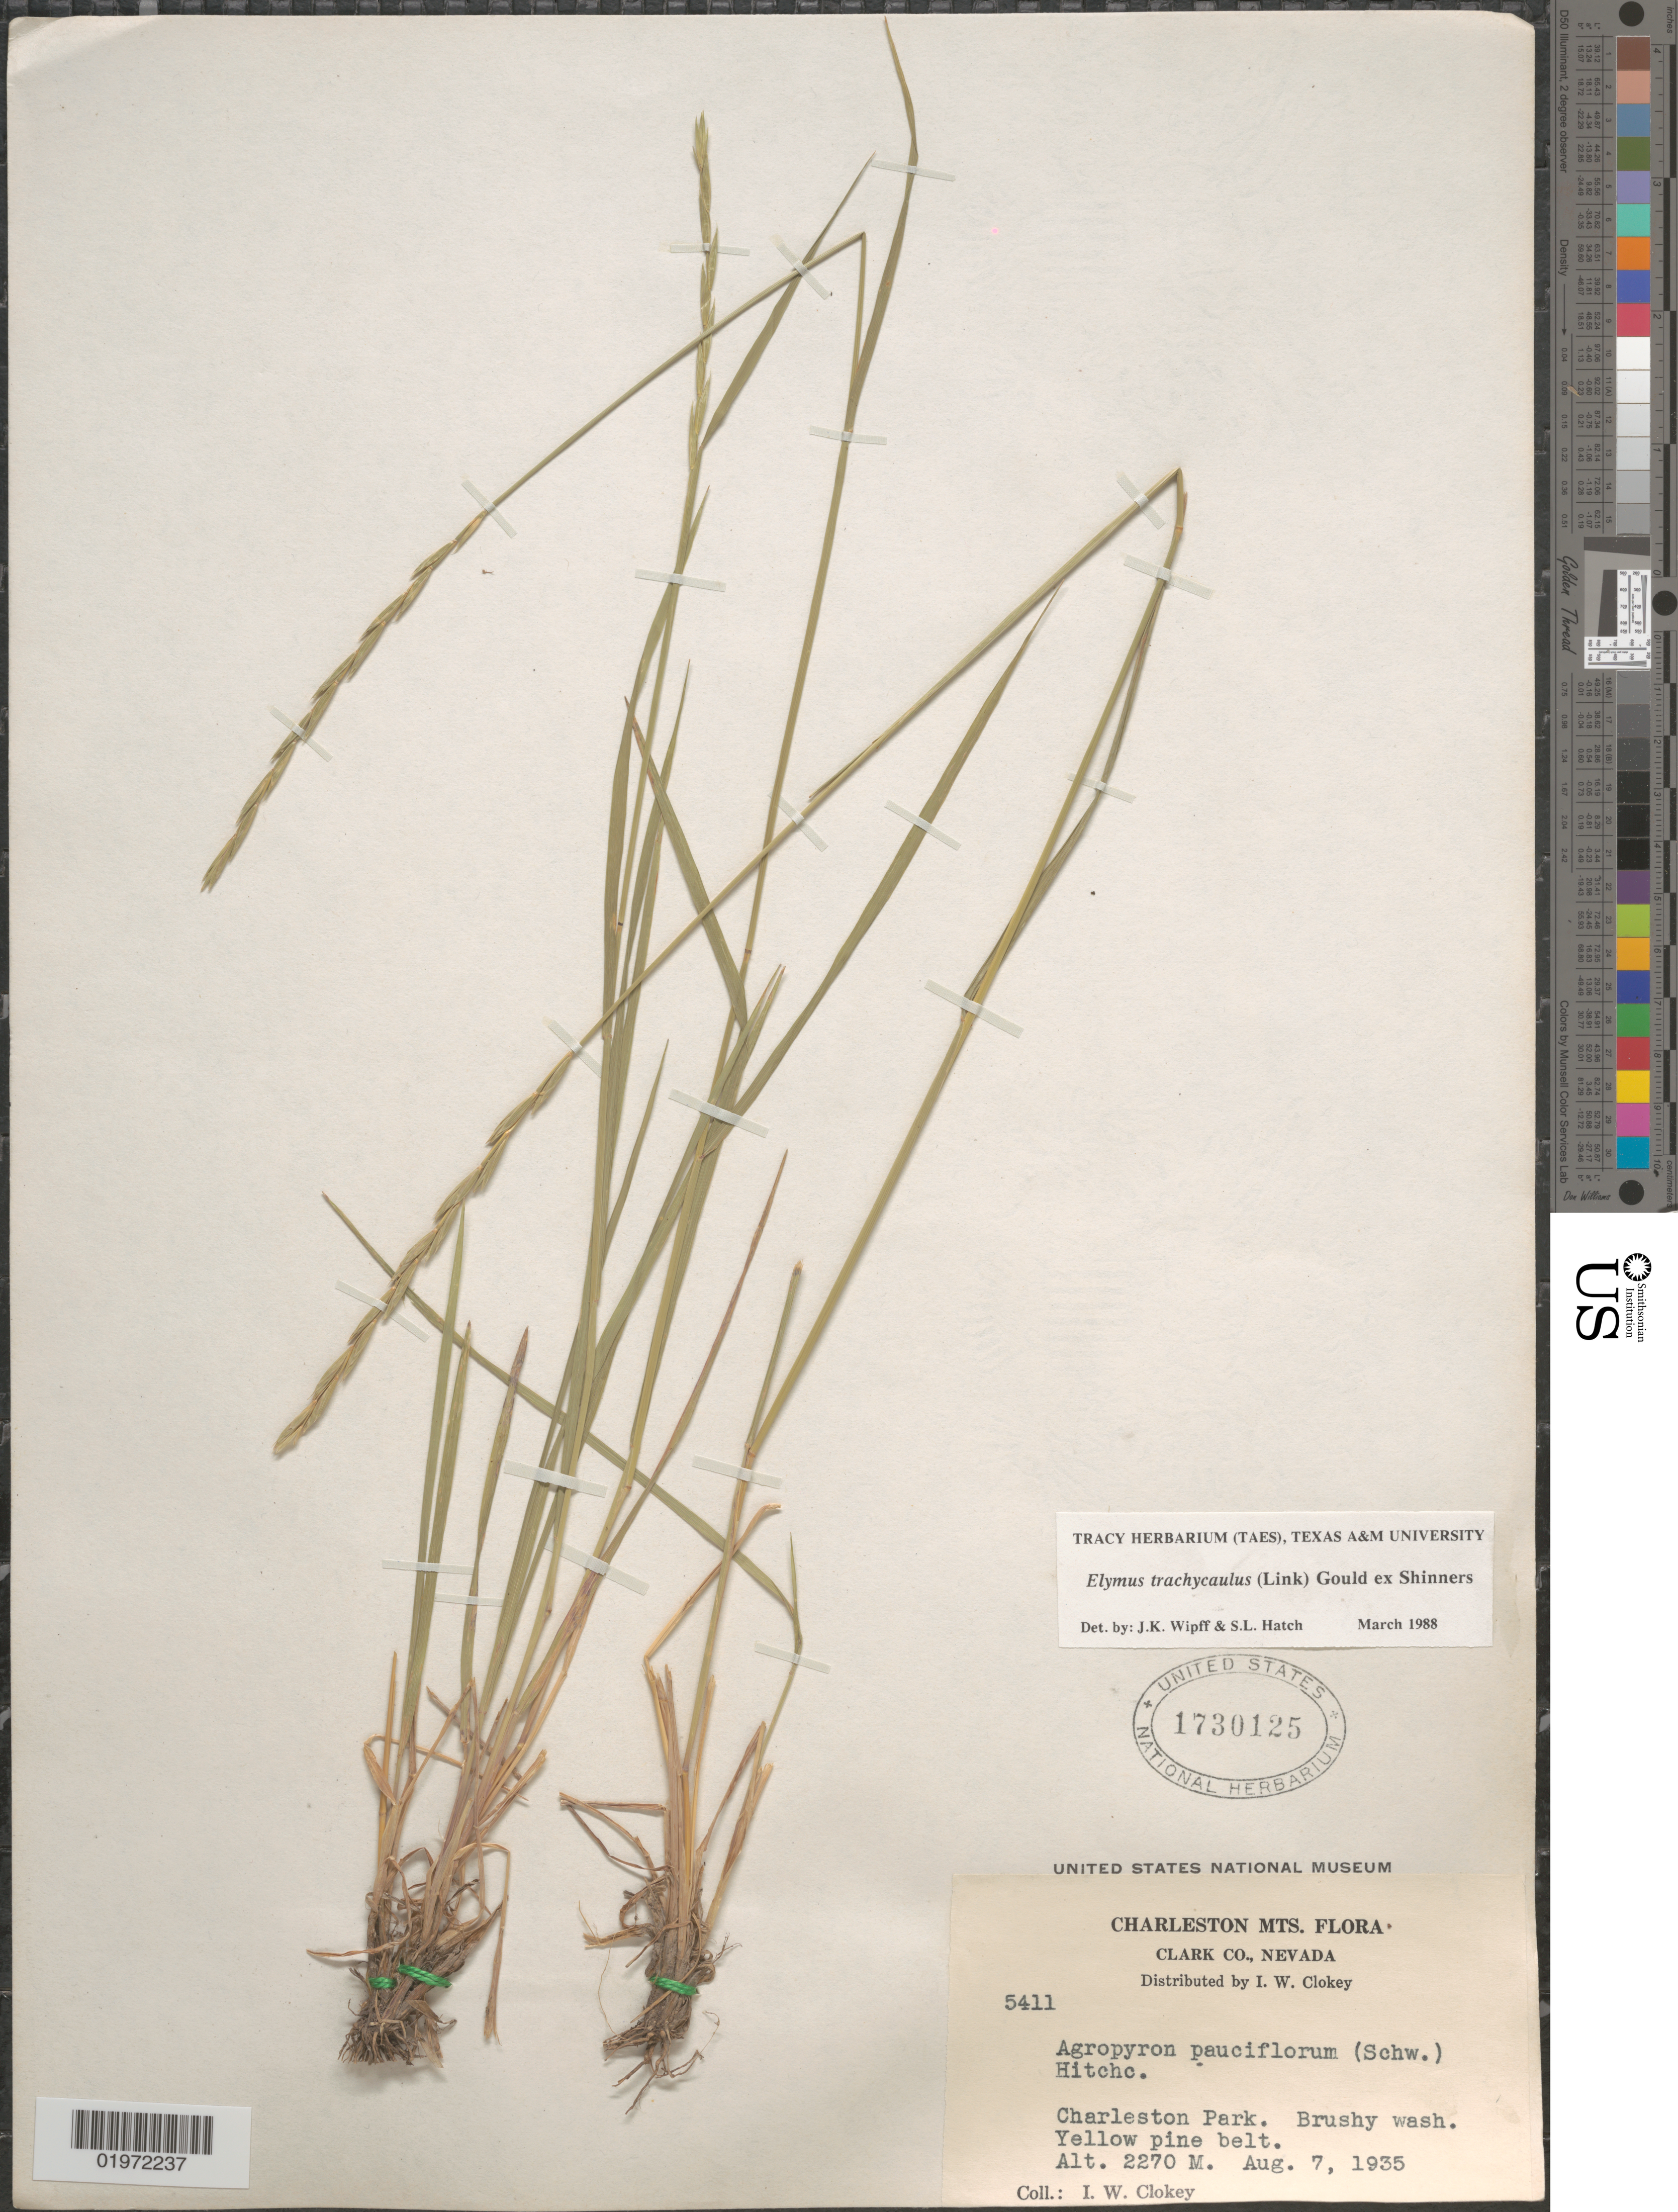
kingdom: Plantae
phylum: Tracheophyta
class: Liliopsida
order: Poales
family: Poaceae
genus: Elymus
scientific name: Elymus trachycaulus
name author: (Link) Gould ex Shinners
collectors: I. W. Clokey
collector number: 5411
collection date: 1935-08-07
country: United States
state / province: Nevada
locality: Charleston Mts. Clark Co. Charleston Park. Brushy wash. Yellow pine belt.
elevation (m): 2270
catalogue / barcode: US 1730125